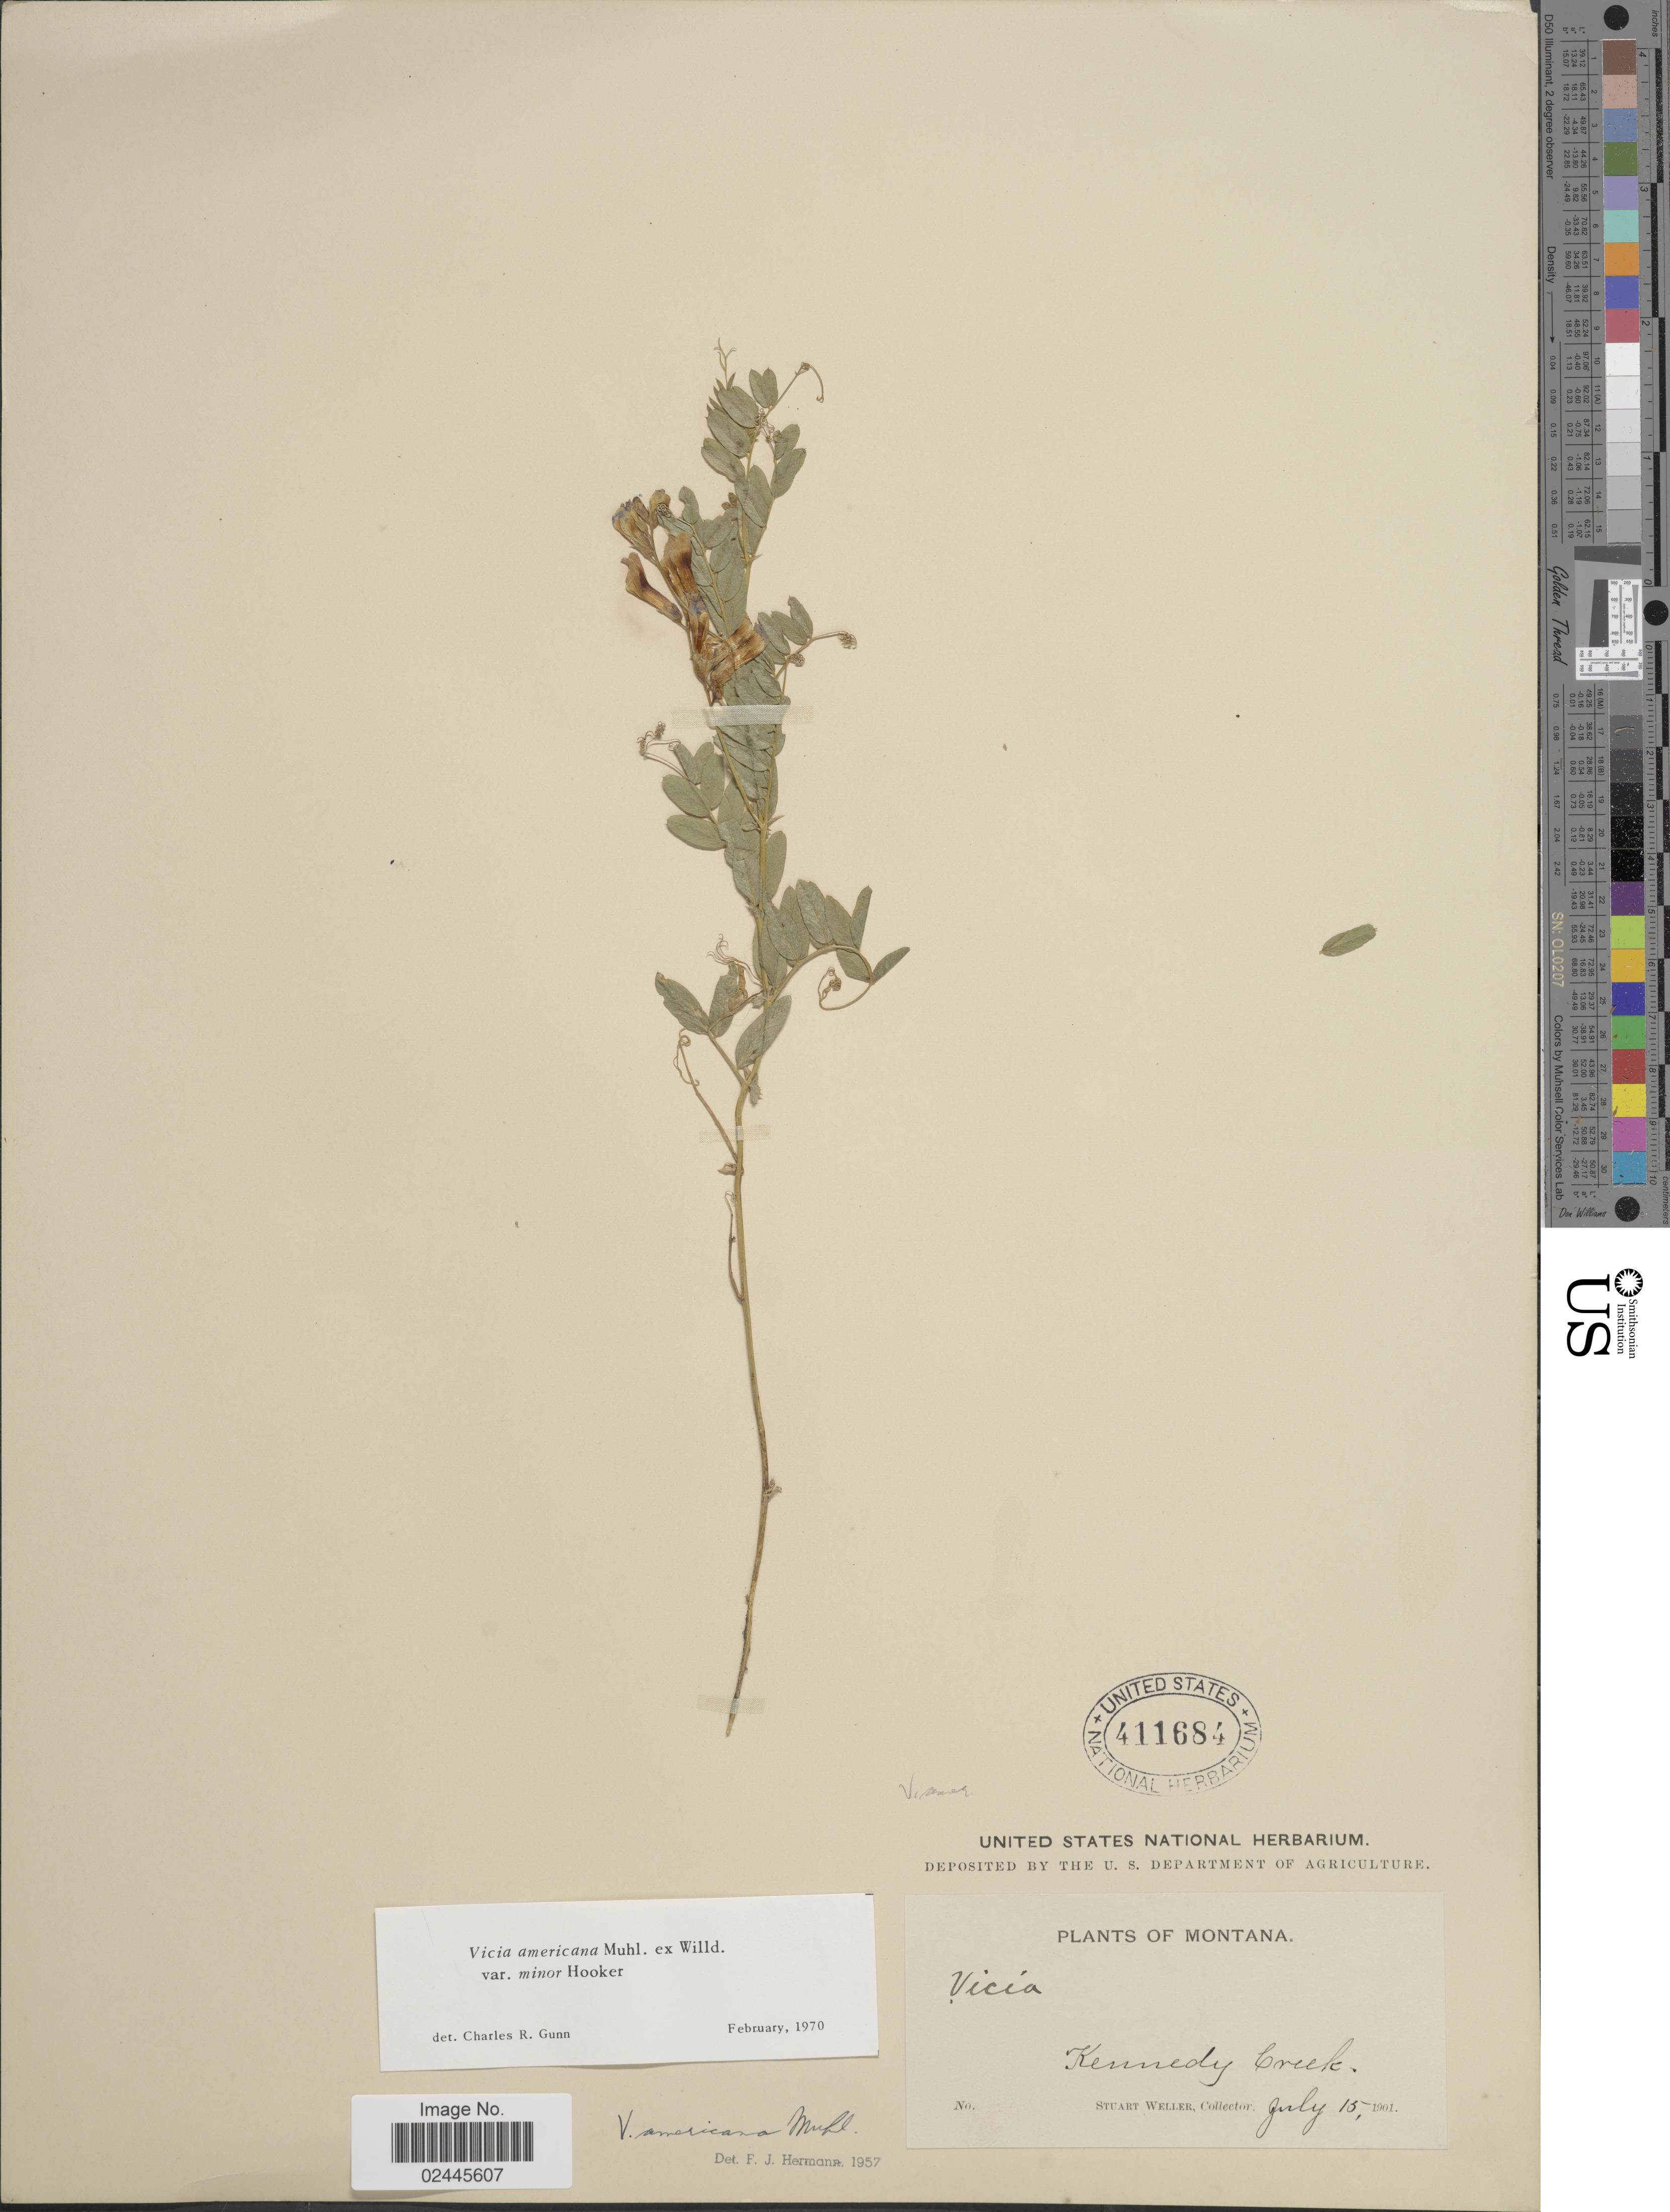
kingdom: Plantae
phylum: Tracheophyta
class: Magnoliopsida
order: Fabales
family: Fabaceae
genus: Vicia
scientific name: Vicia americana var. minor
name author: Hook.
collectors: S. Weller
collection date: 1901-07-15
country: United States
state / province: Montana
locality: Kennedy Creek.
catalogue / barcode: US 411684